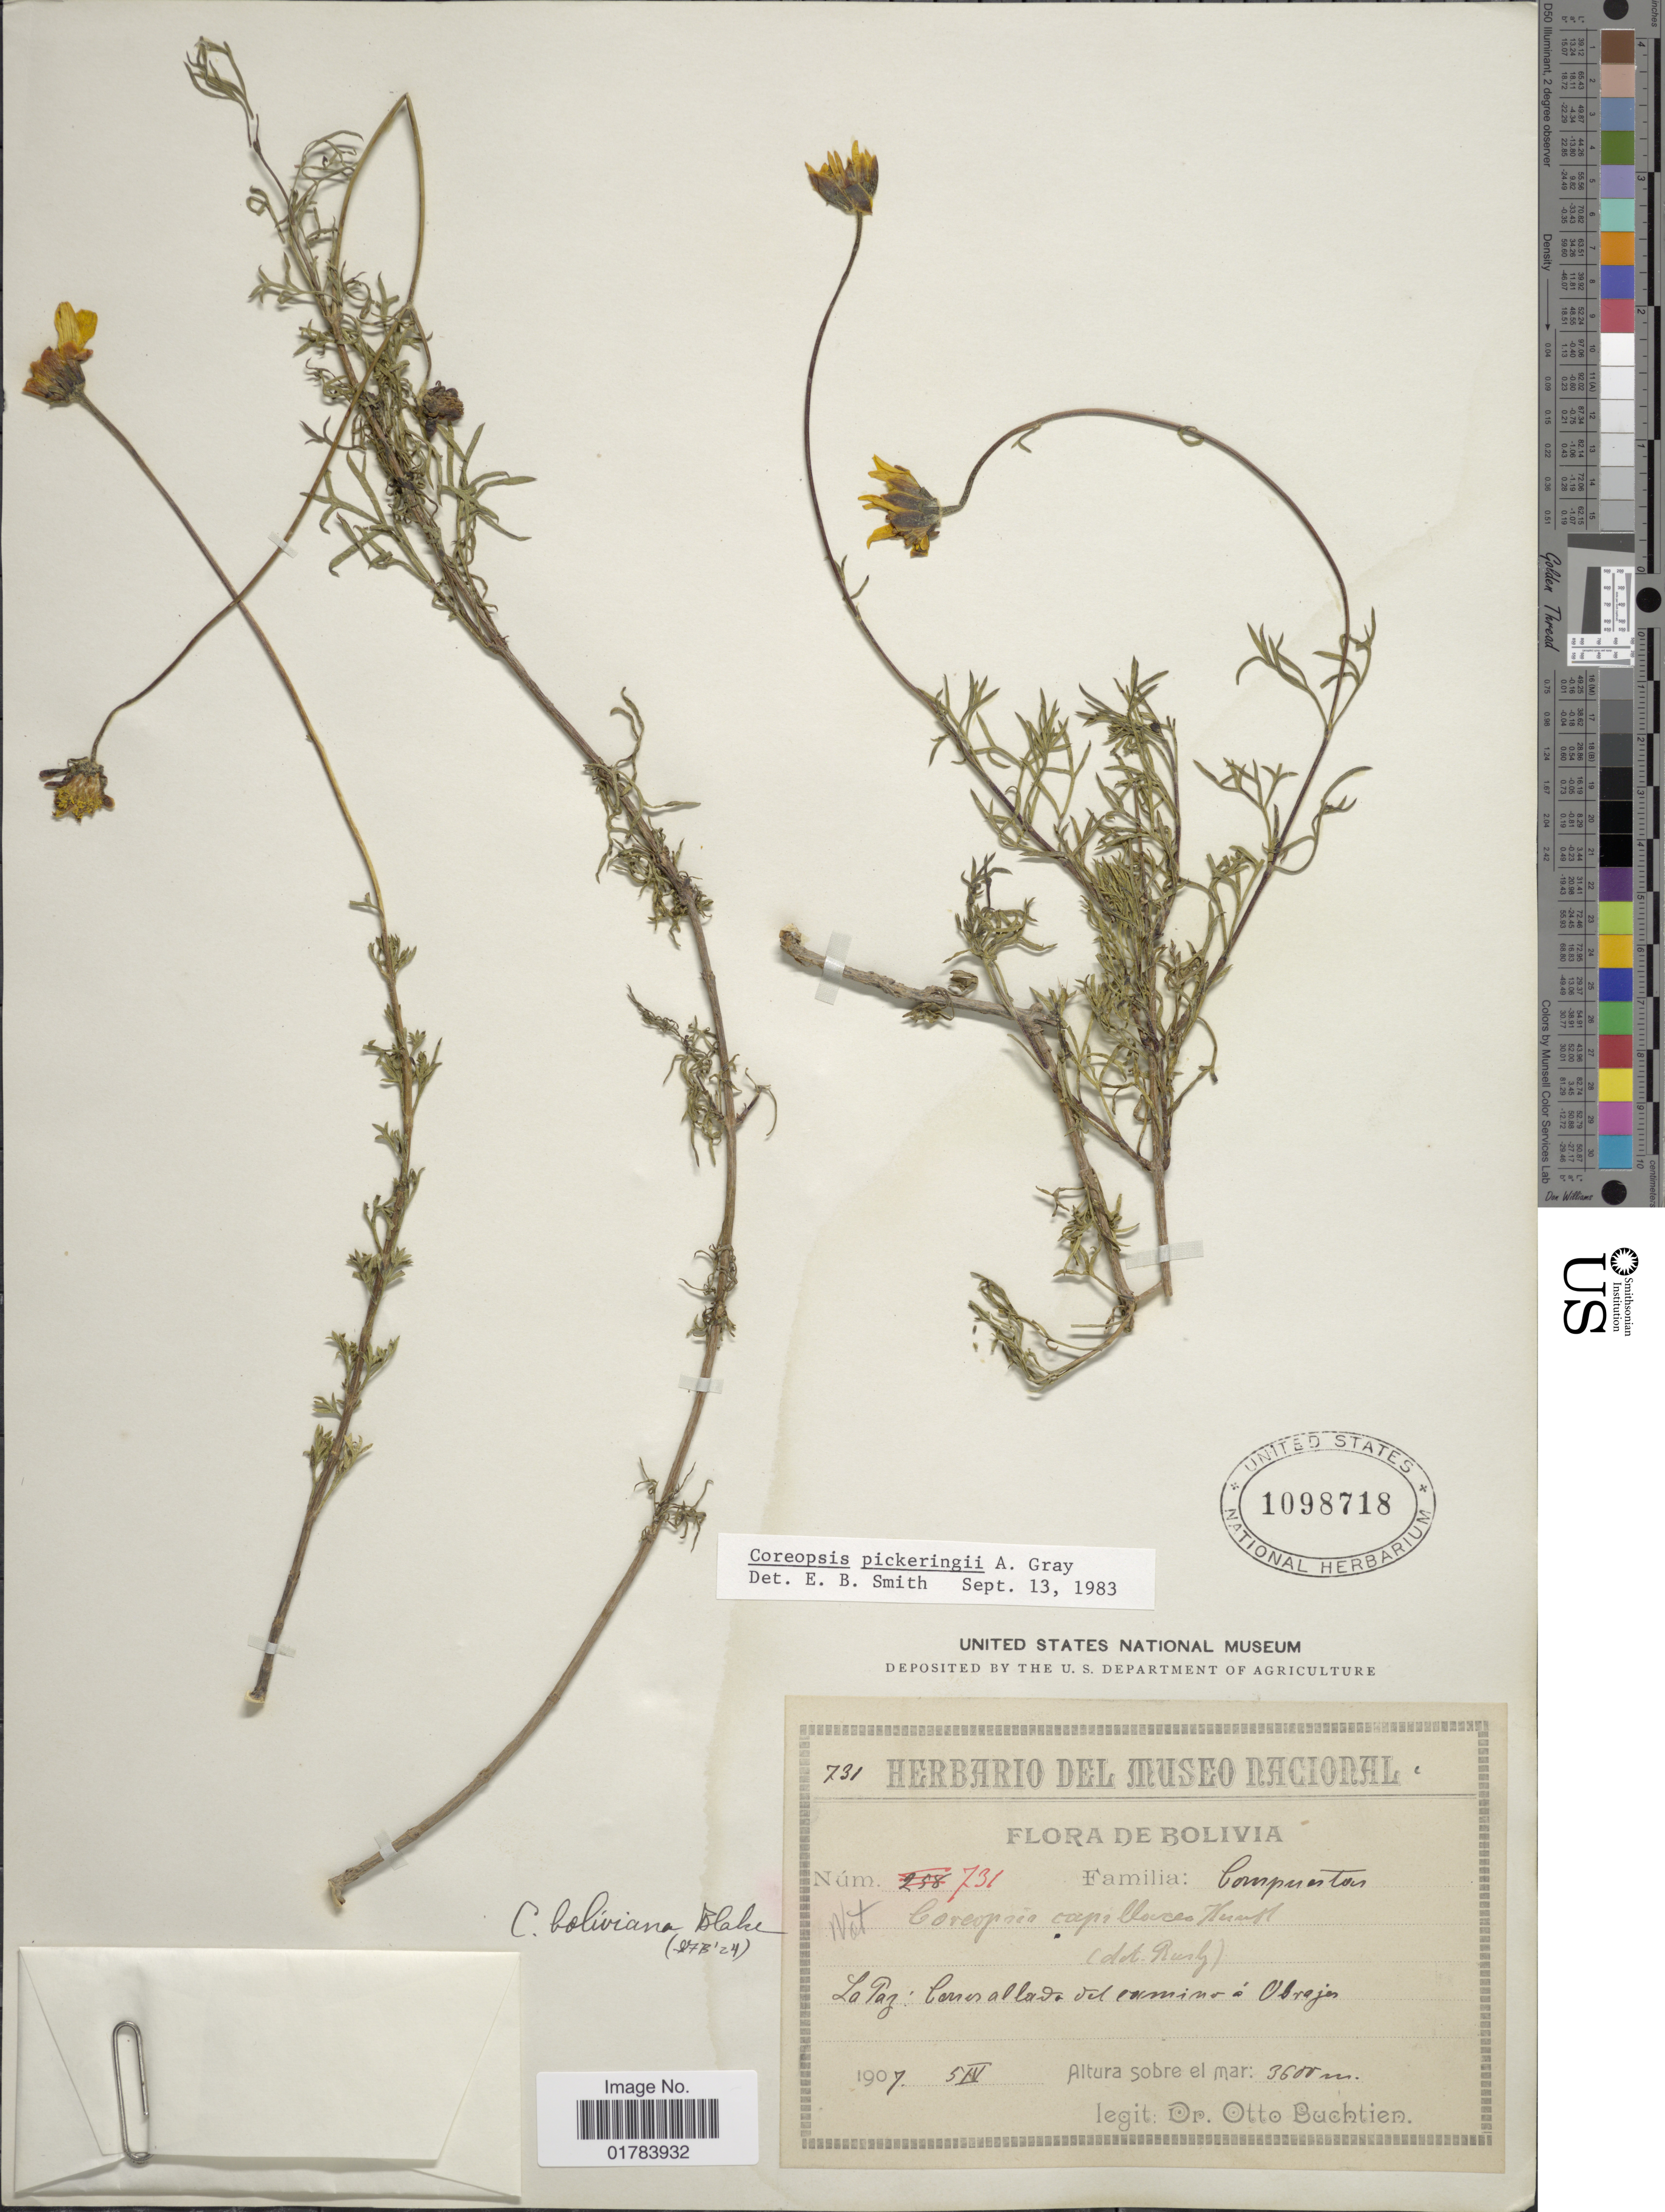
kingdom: Plantae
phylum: Tracheophyta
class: Magnoliopsida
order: Asterales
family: Asteraceae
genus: Coreopsis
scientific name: Coreopsis pickeringii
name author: A. Gray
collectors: O. Buchtien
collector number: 731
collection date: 1907-04-05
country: Bolivia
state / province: La Paz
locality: Comes allave del camino a Obrajas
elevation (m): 3600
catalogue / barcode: US 1098718